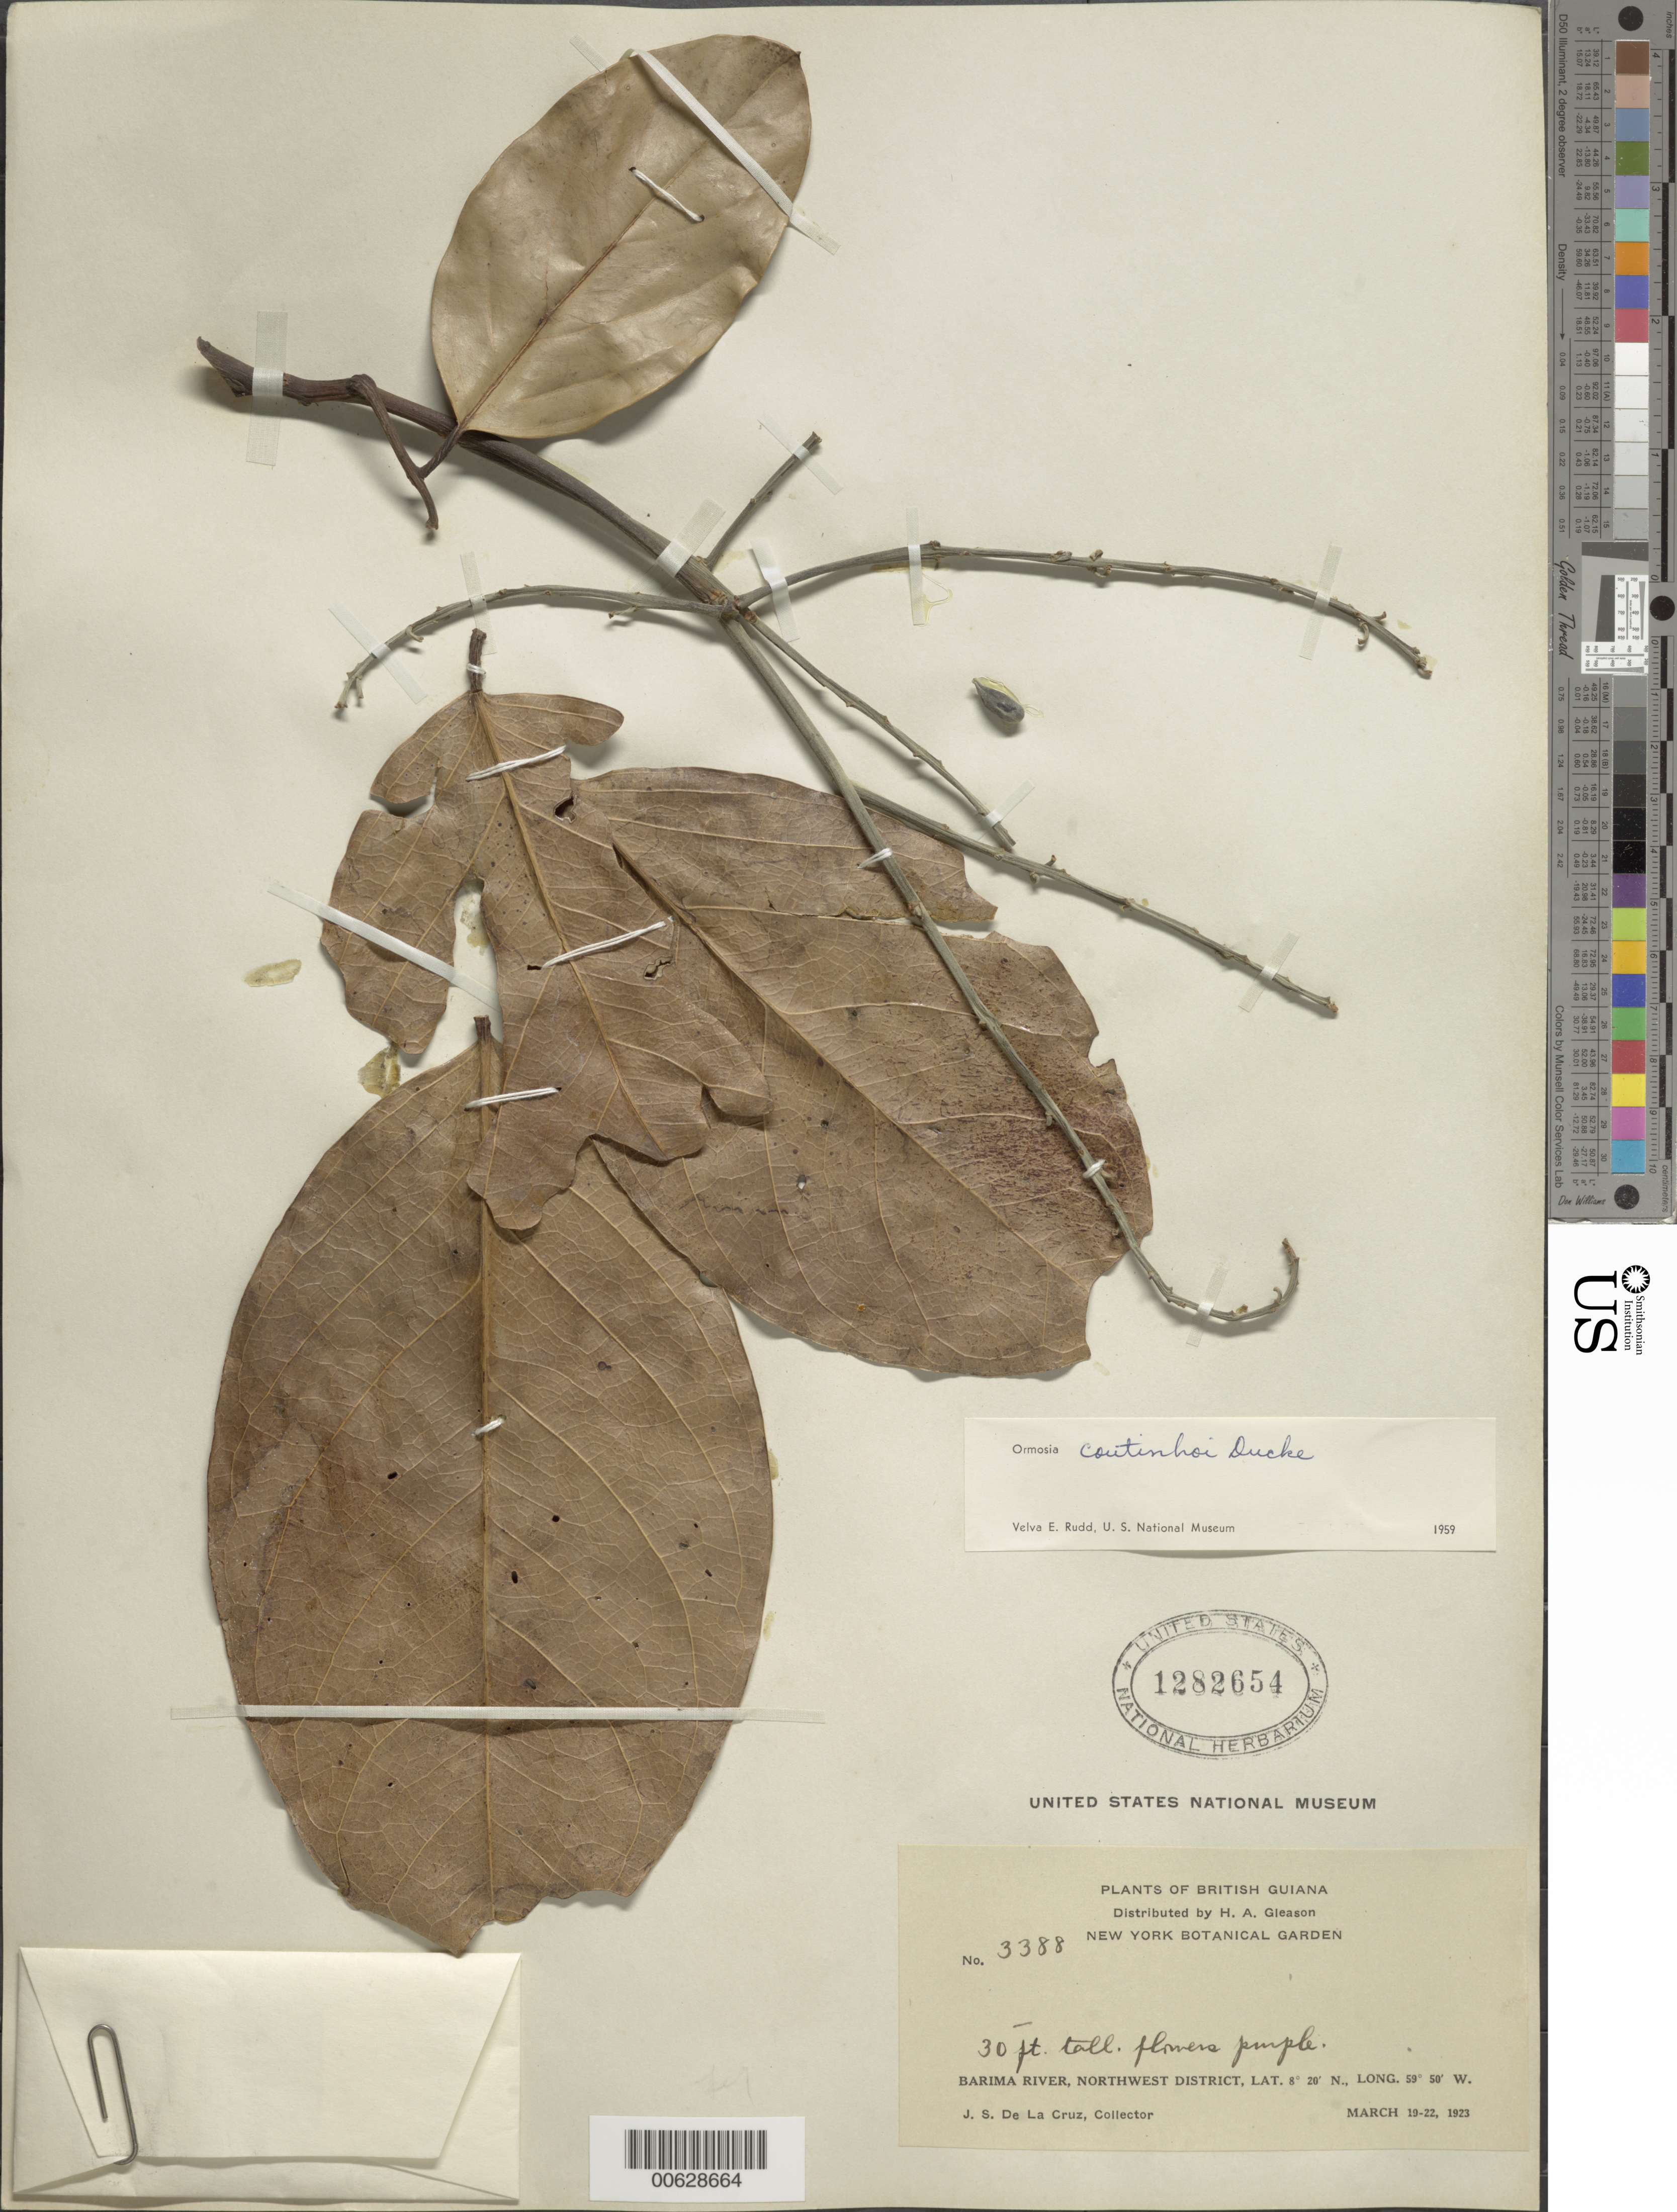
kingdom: Plantae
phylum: Tracheophyta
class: Magnoliopsida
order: Fabales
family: Fabaceae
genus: Ormosia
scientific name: Ormosia coutinhoi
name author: Ducke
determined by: Rudd, V. E.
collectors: J. S. de la Cruz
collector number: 3388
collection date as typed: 19-Mar-23 to 22-Mar-23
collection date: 1923-03-19/1923-03-22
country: Guyana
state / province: Barima-Waini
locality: Barima R., NW District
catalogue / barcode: US 1282654